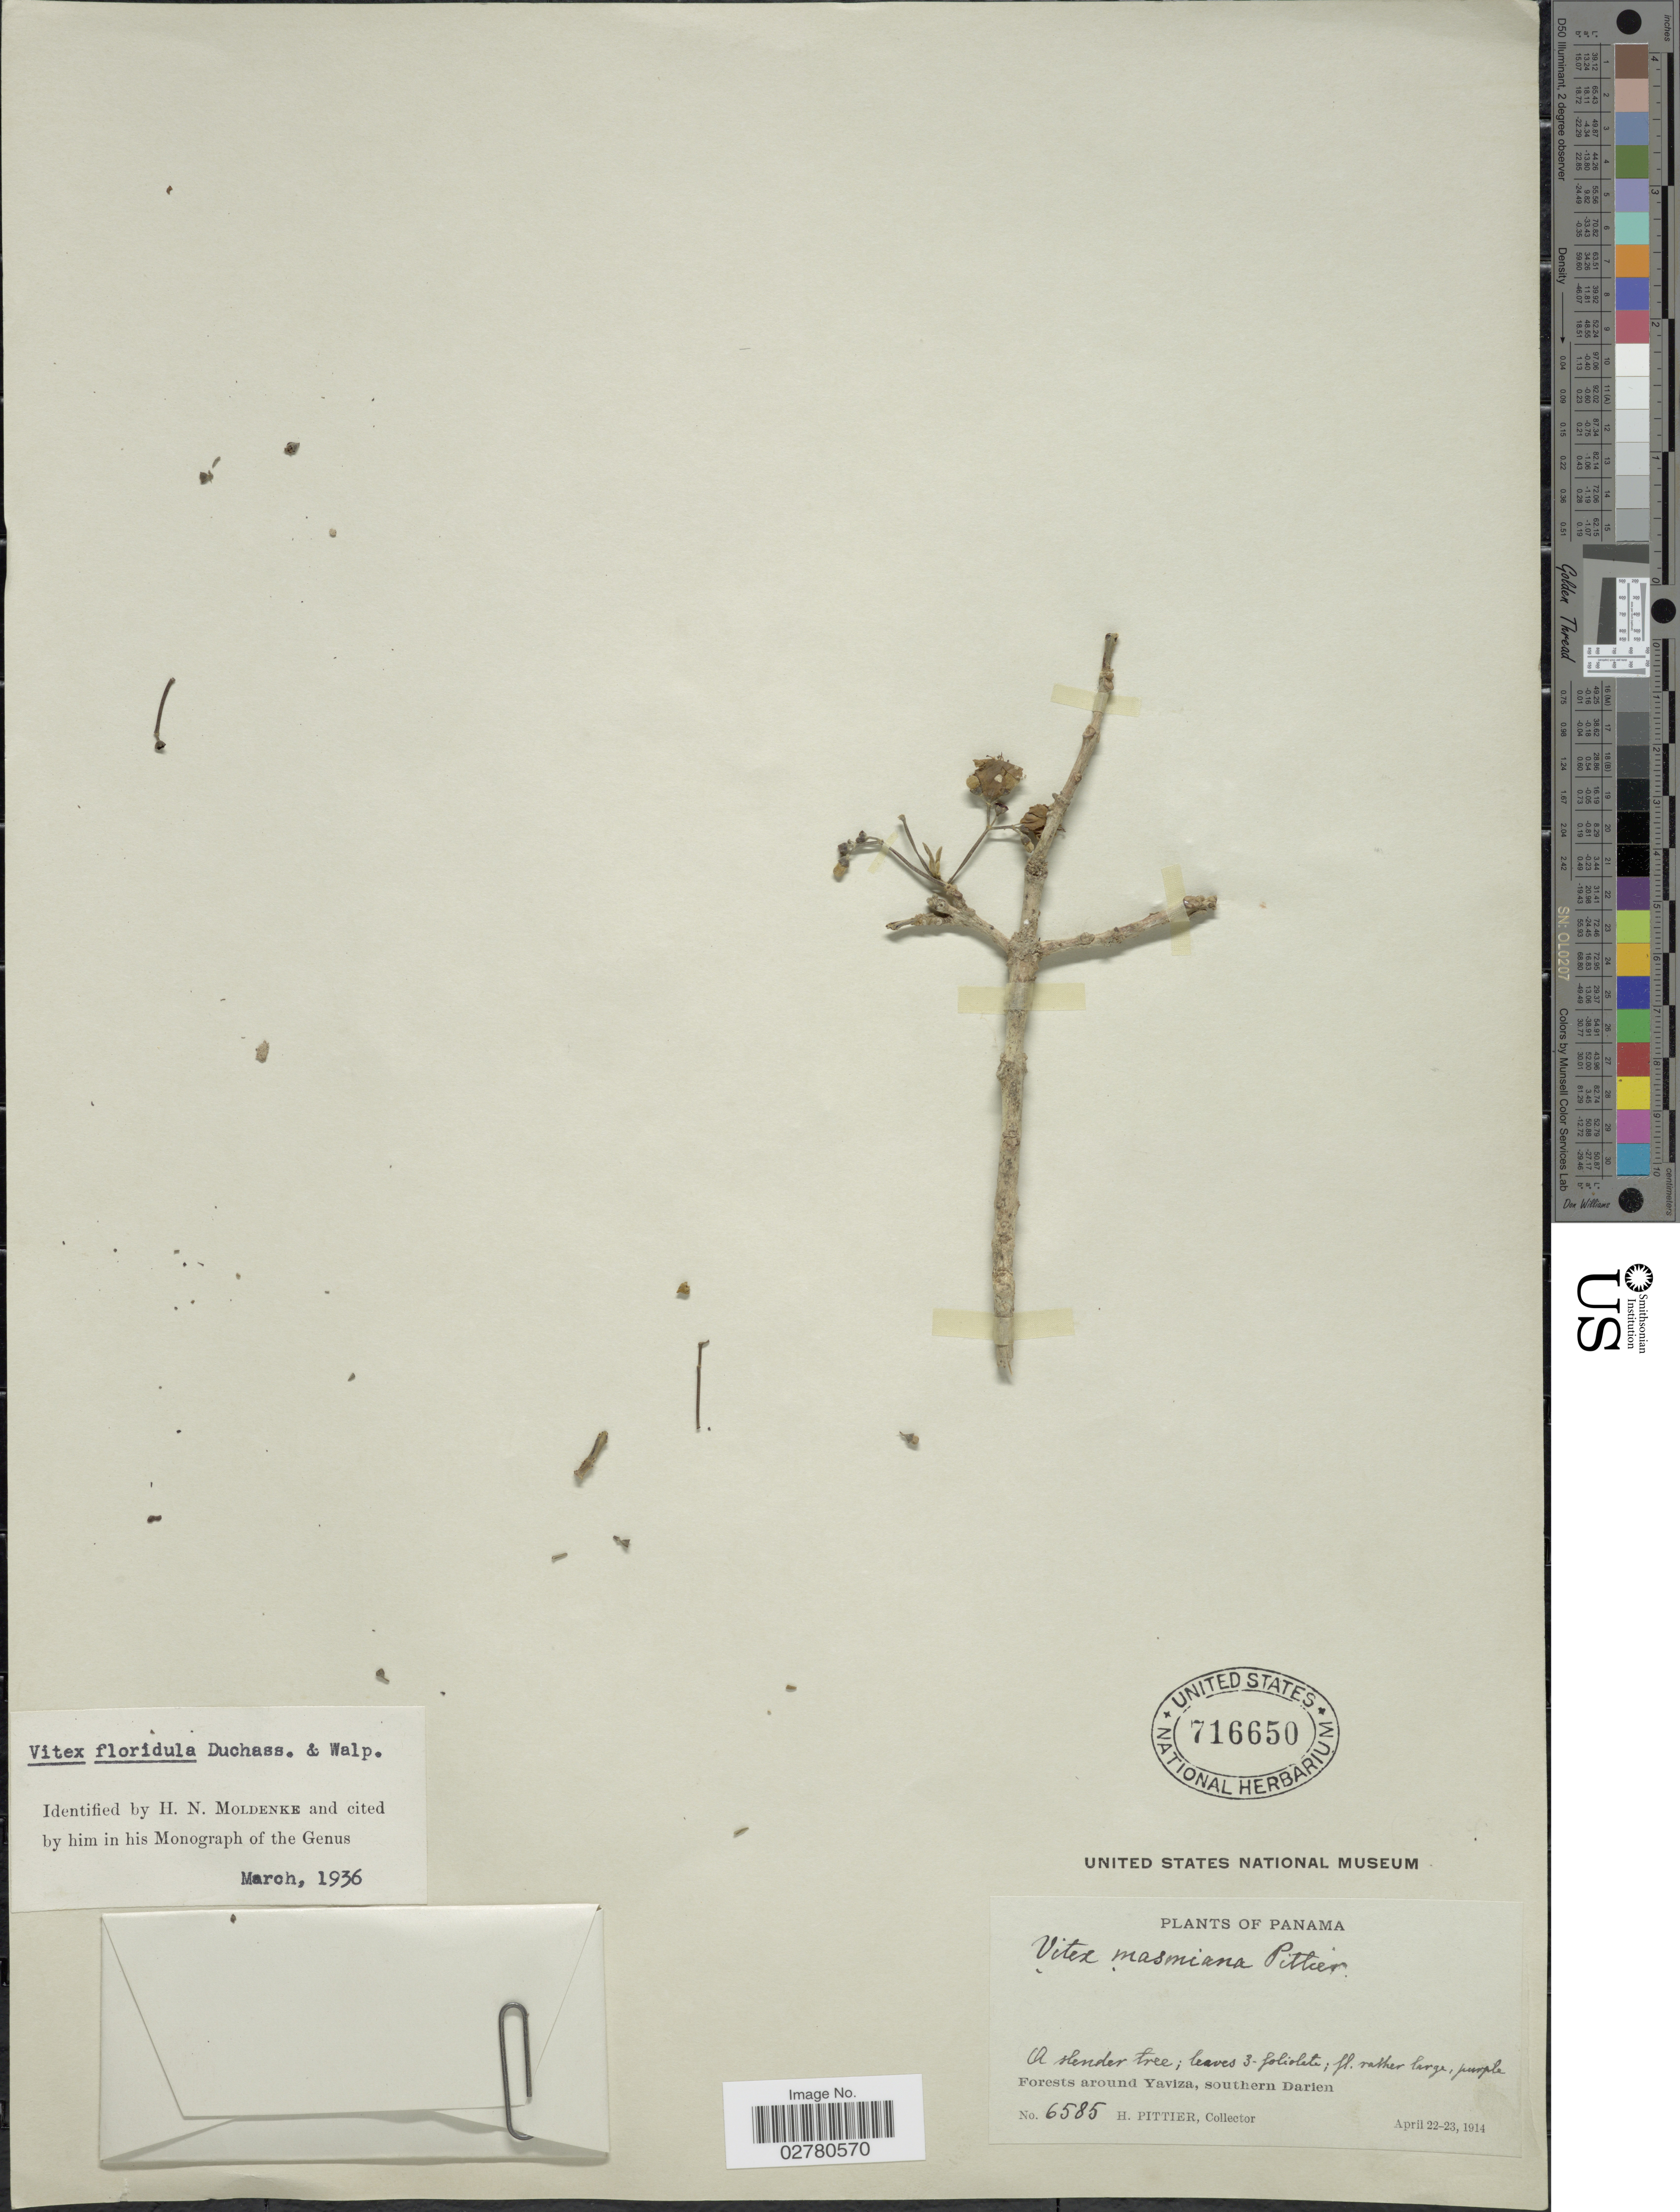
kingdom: Plantae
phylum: Tracheophyta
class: Magnoliopsida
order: Lamiales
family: Lamiaceae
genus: Vitex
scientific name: Vitex floridula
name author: Duchass. & Walp.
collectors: H. F. Pittier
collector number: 6585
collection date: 1914-04-22/1914-04-23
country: Panama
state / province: Darién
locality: Forests around Yaviza, southern Darien.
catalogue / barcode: US 716650